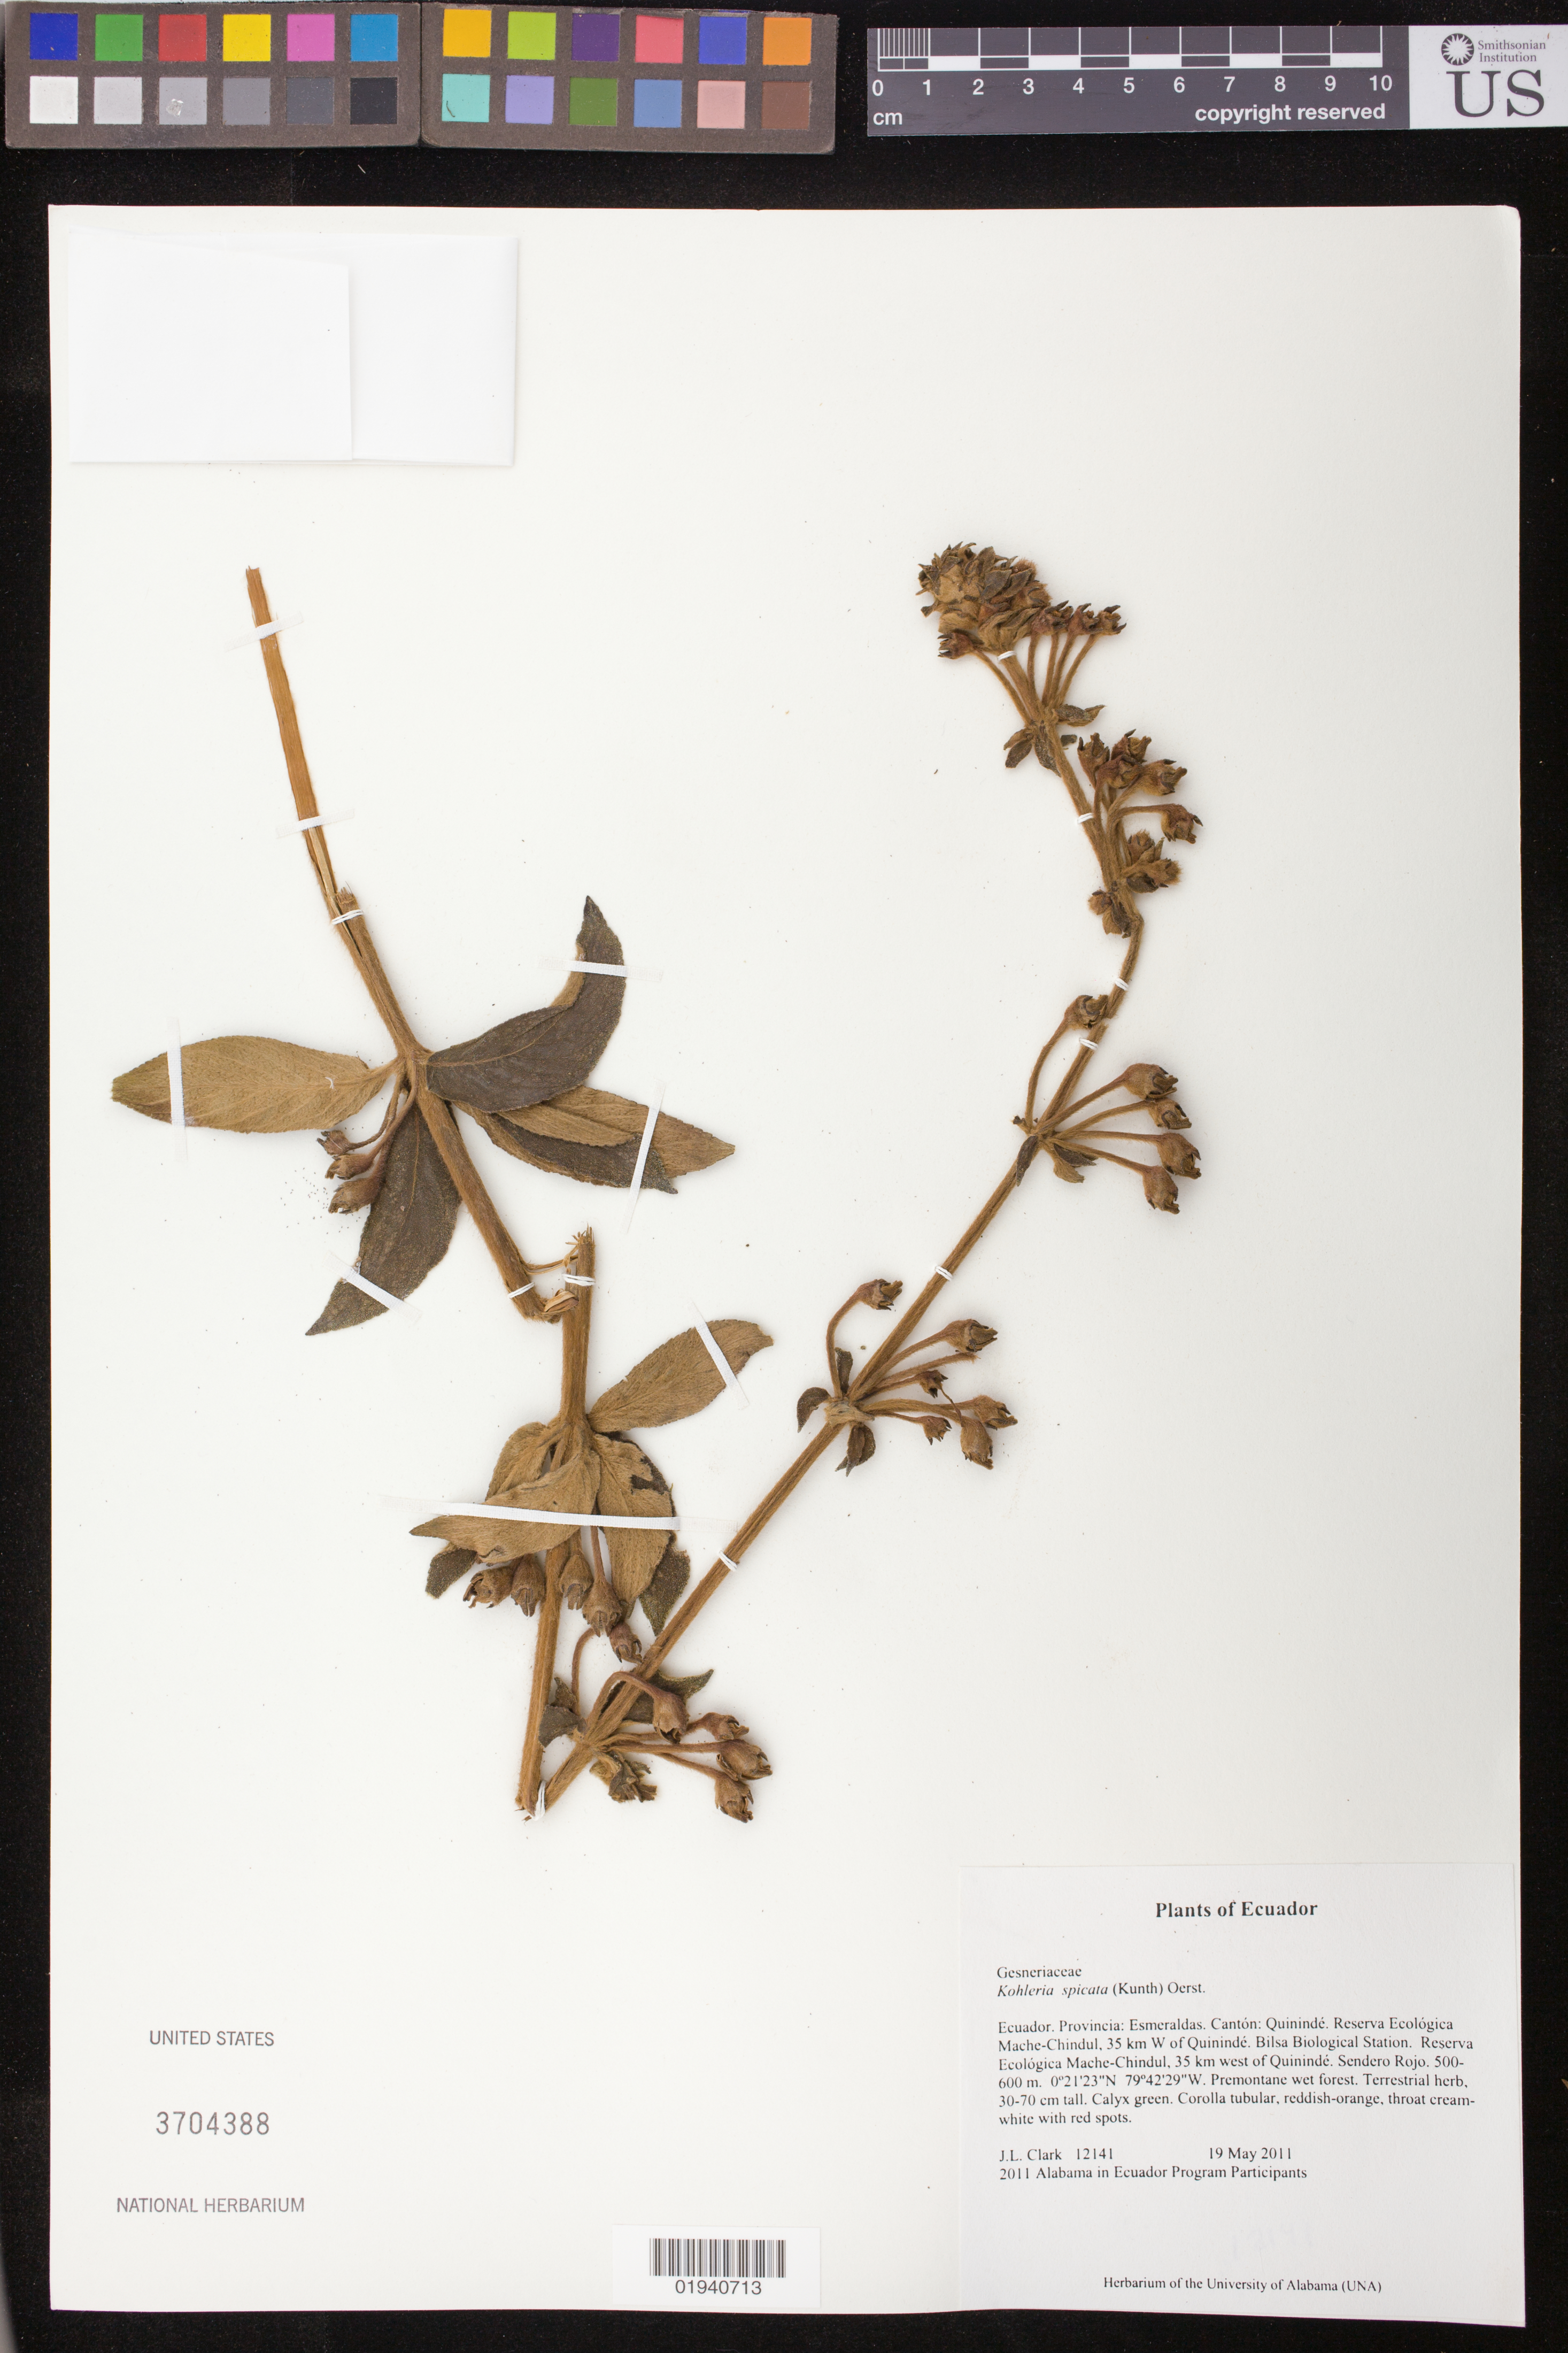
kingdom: Plantae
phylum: Tracheophyta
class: Magnoliopsida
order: Lamiales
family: Gesneriaceae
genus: Kohleria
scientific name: Kohleria spicata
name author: (Kunth) Oerst.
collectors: J. L. Clark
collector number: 12141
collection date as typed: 19 May 2011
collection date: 2011-05-19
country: Ecuador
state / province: Esmeraldas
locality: Canton: Quininde, Reserva Ecologica Mache-Chindul, 35 km W of Quininde. Bilsa Biological Station. Reserva Ecologica Mache-Chindul. 35 km west of Quininde. Sendero Rojo.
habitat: Premontane wet forest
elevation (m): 500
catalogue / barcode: US 3704388